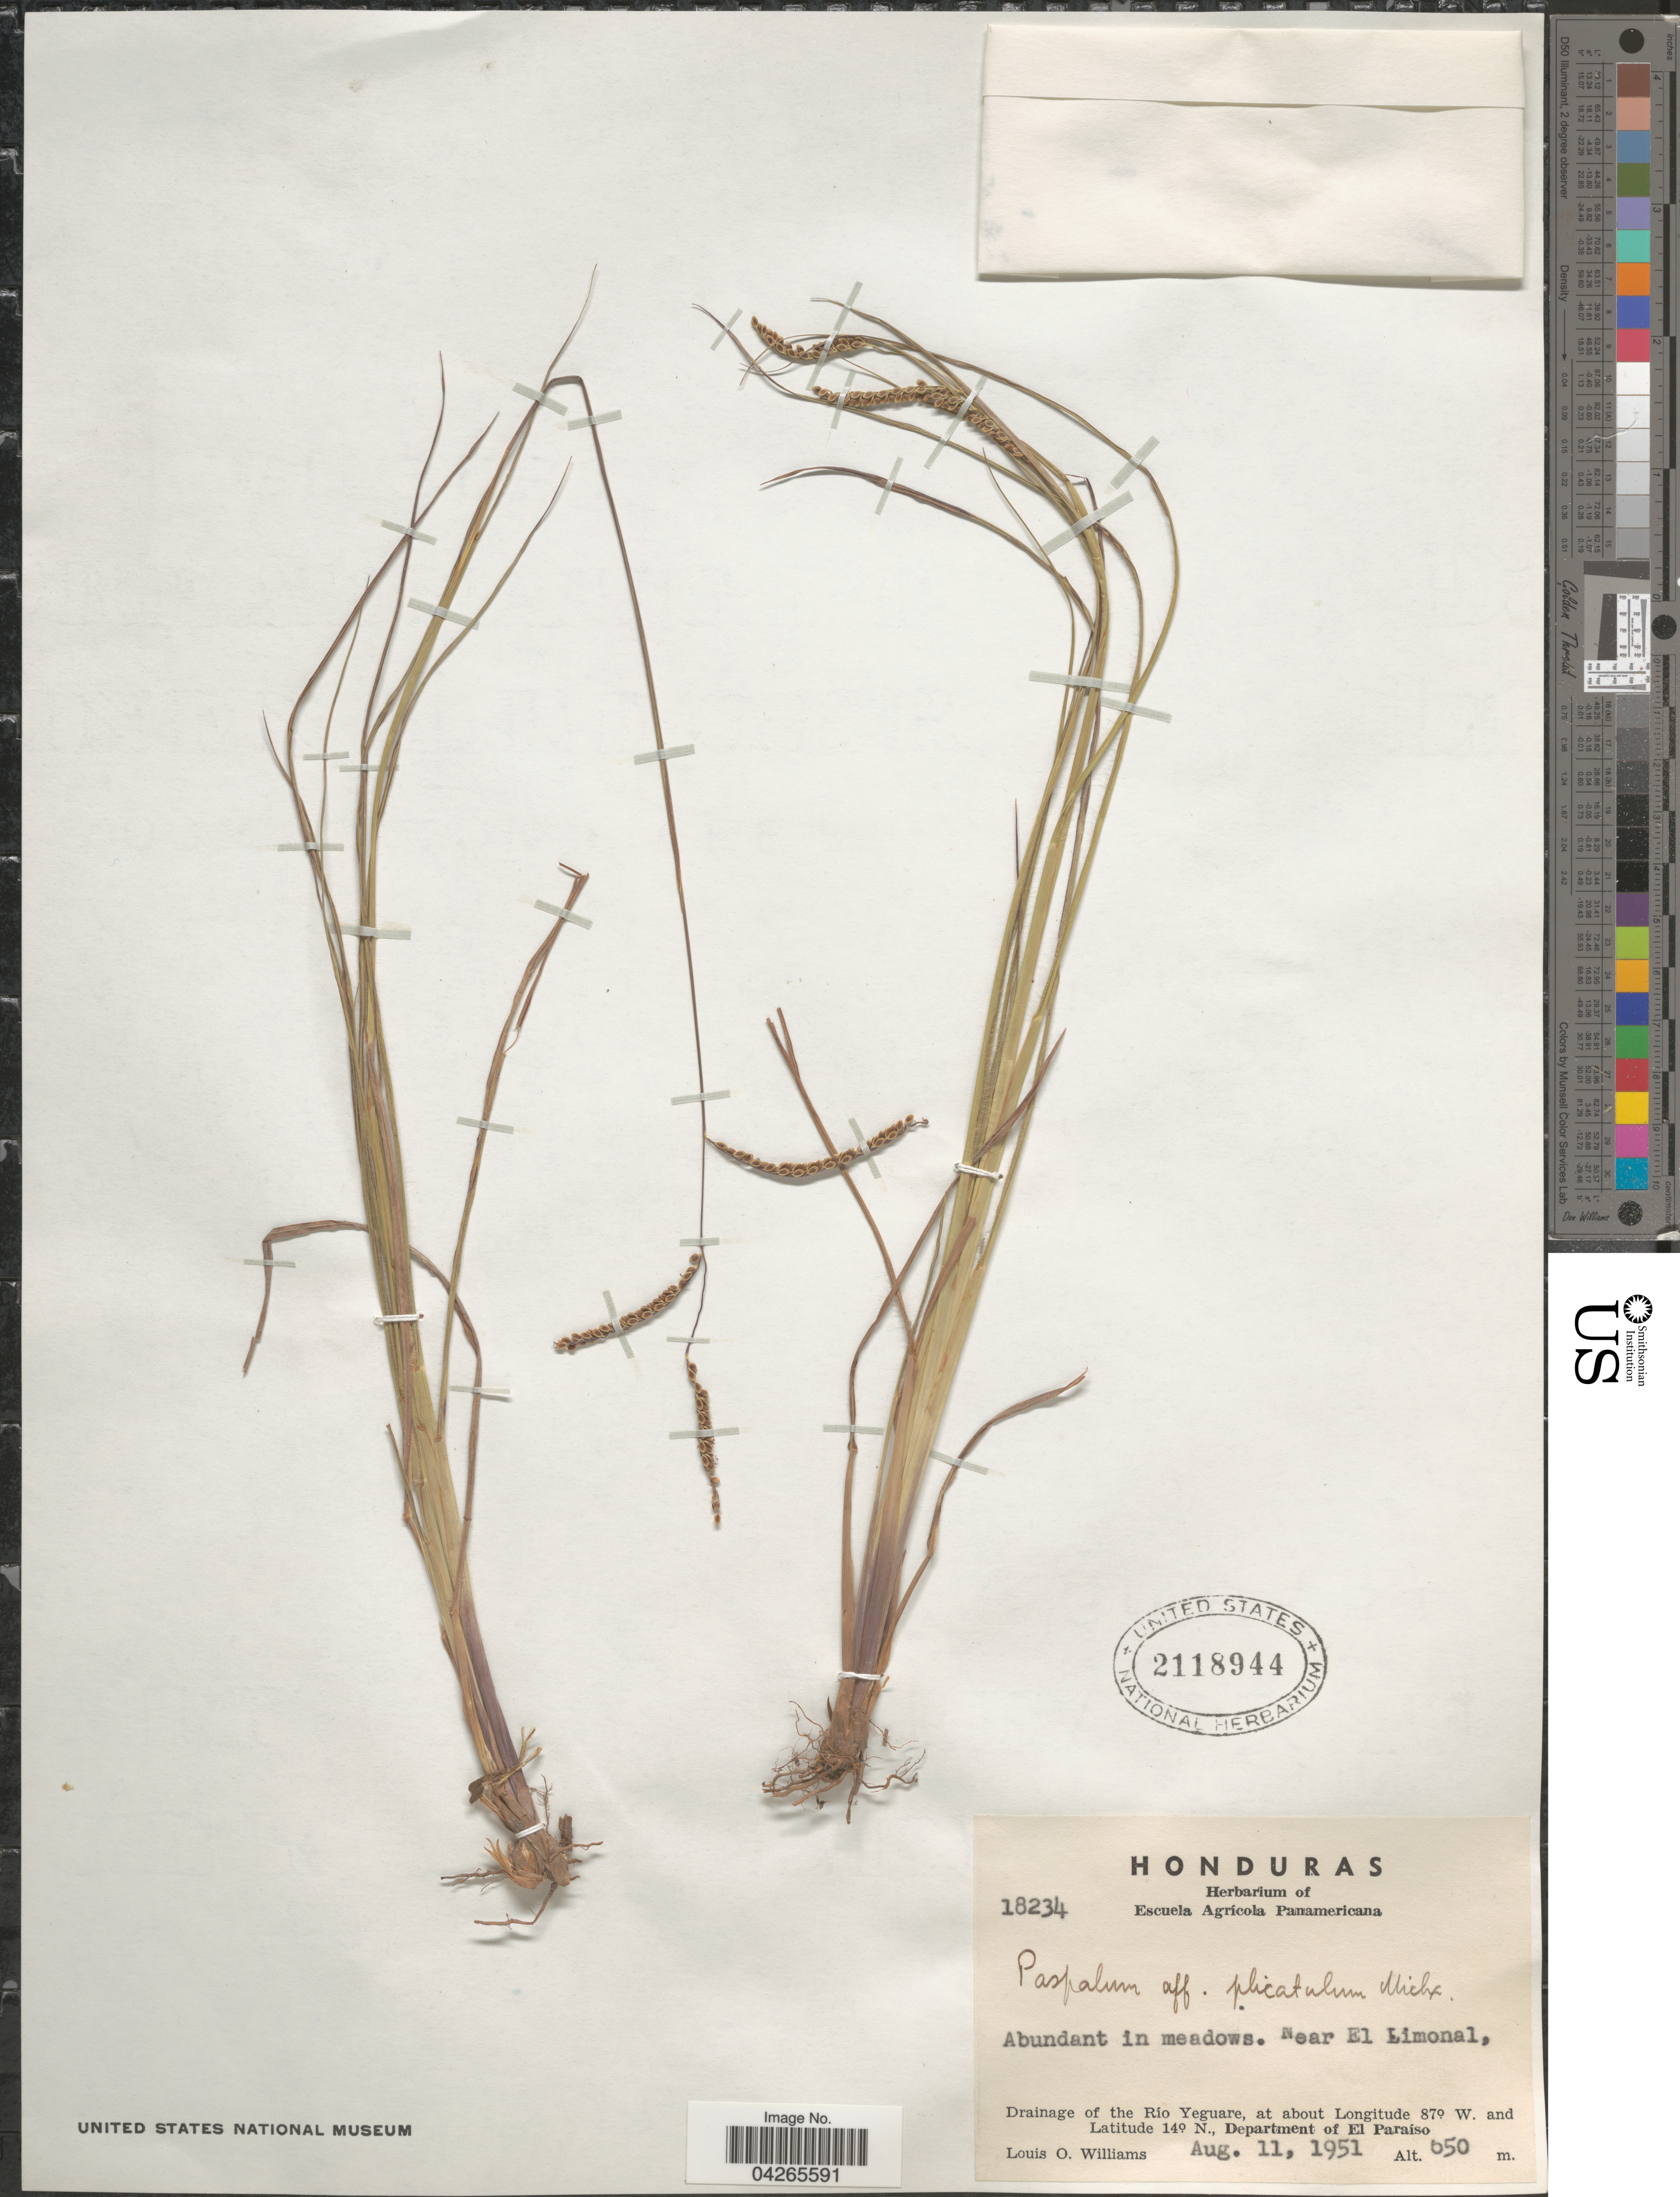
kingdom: Plantae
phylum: Tracheophyta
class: Liliopsida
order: Poales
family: Poaceae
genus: Paspalum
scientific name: Paspalum plicatulum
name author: Michx.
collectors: L. O. Williams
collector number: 18234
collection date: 1951-08-11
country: Honduras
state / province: El Paraiso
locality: Near El Limonal. Drainage of the Río Yeguare, Department of El Paraíso.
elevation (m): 650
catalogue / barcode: US 2118944